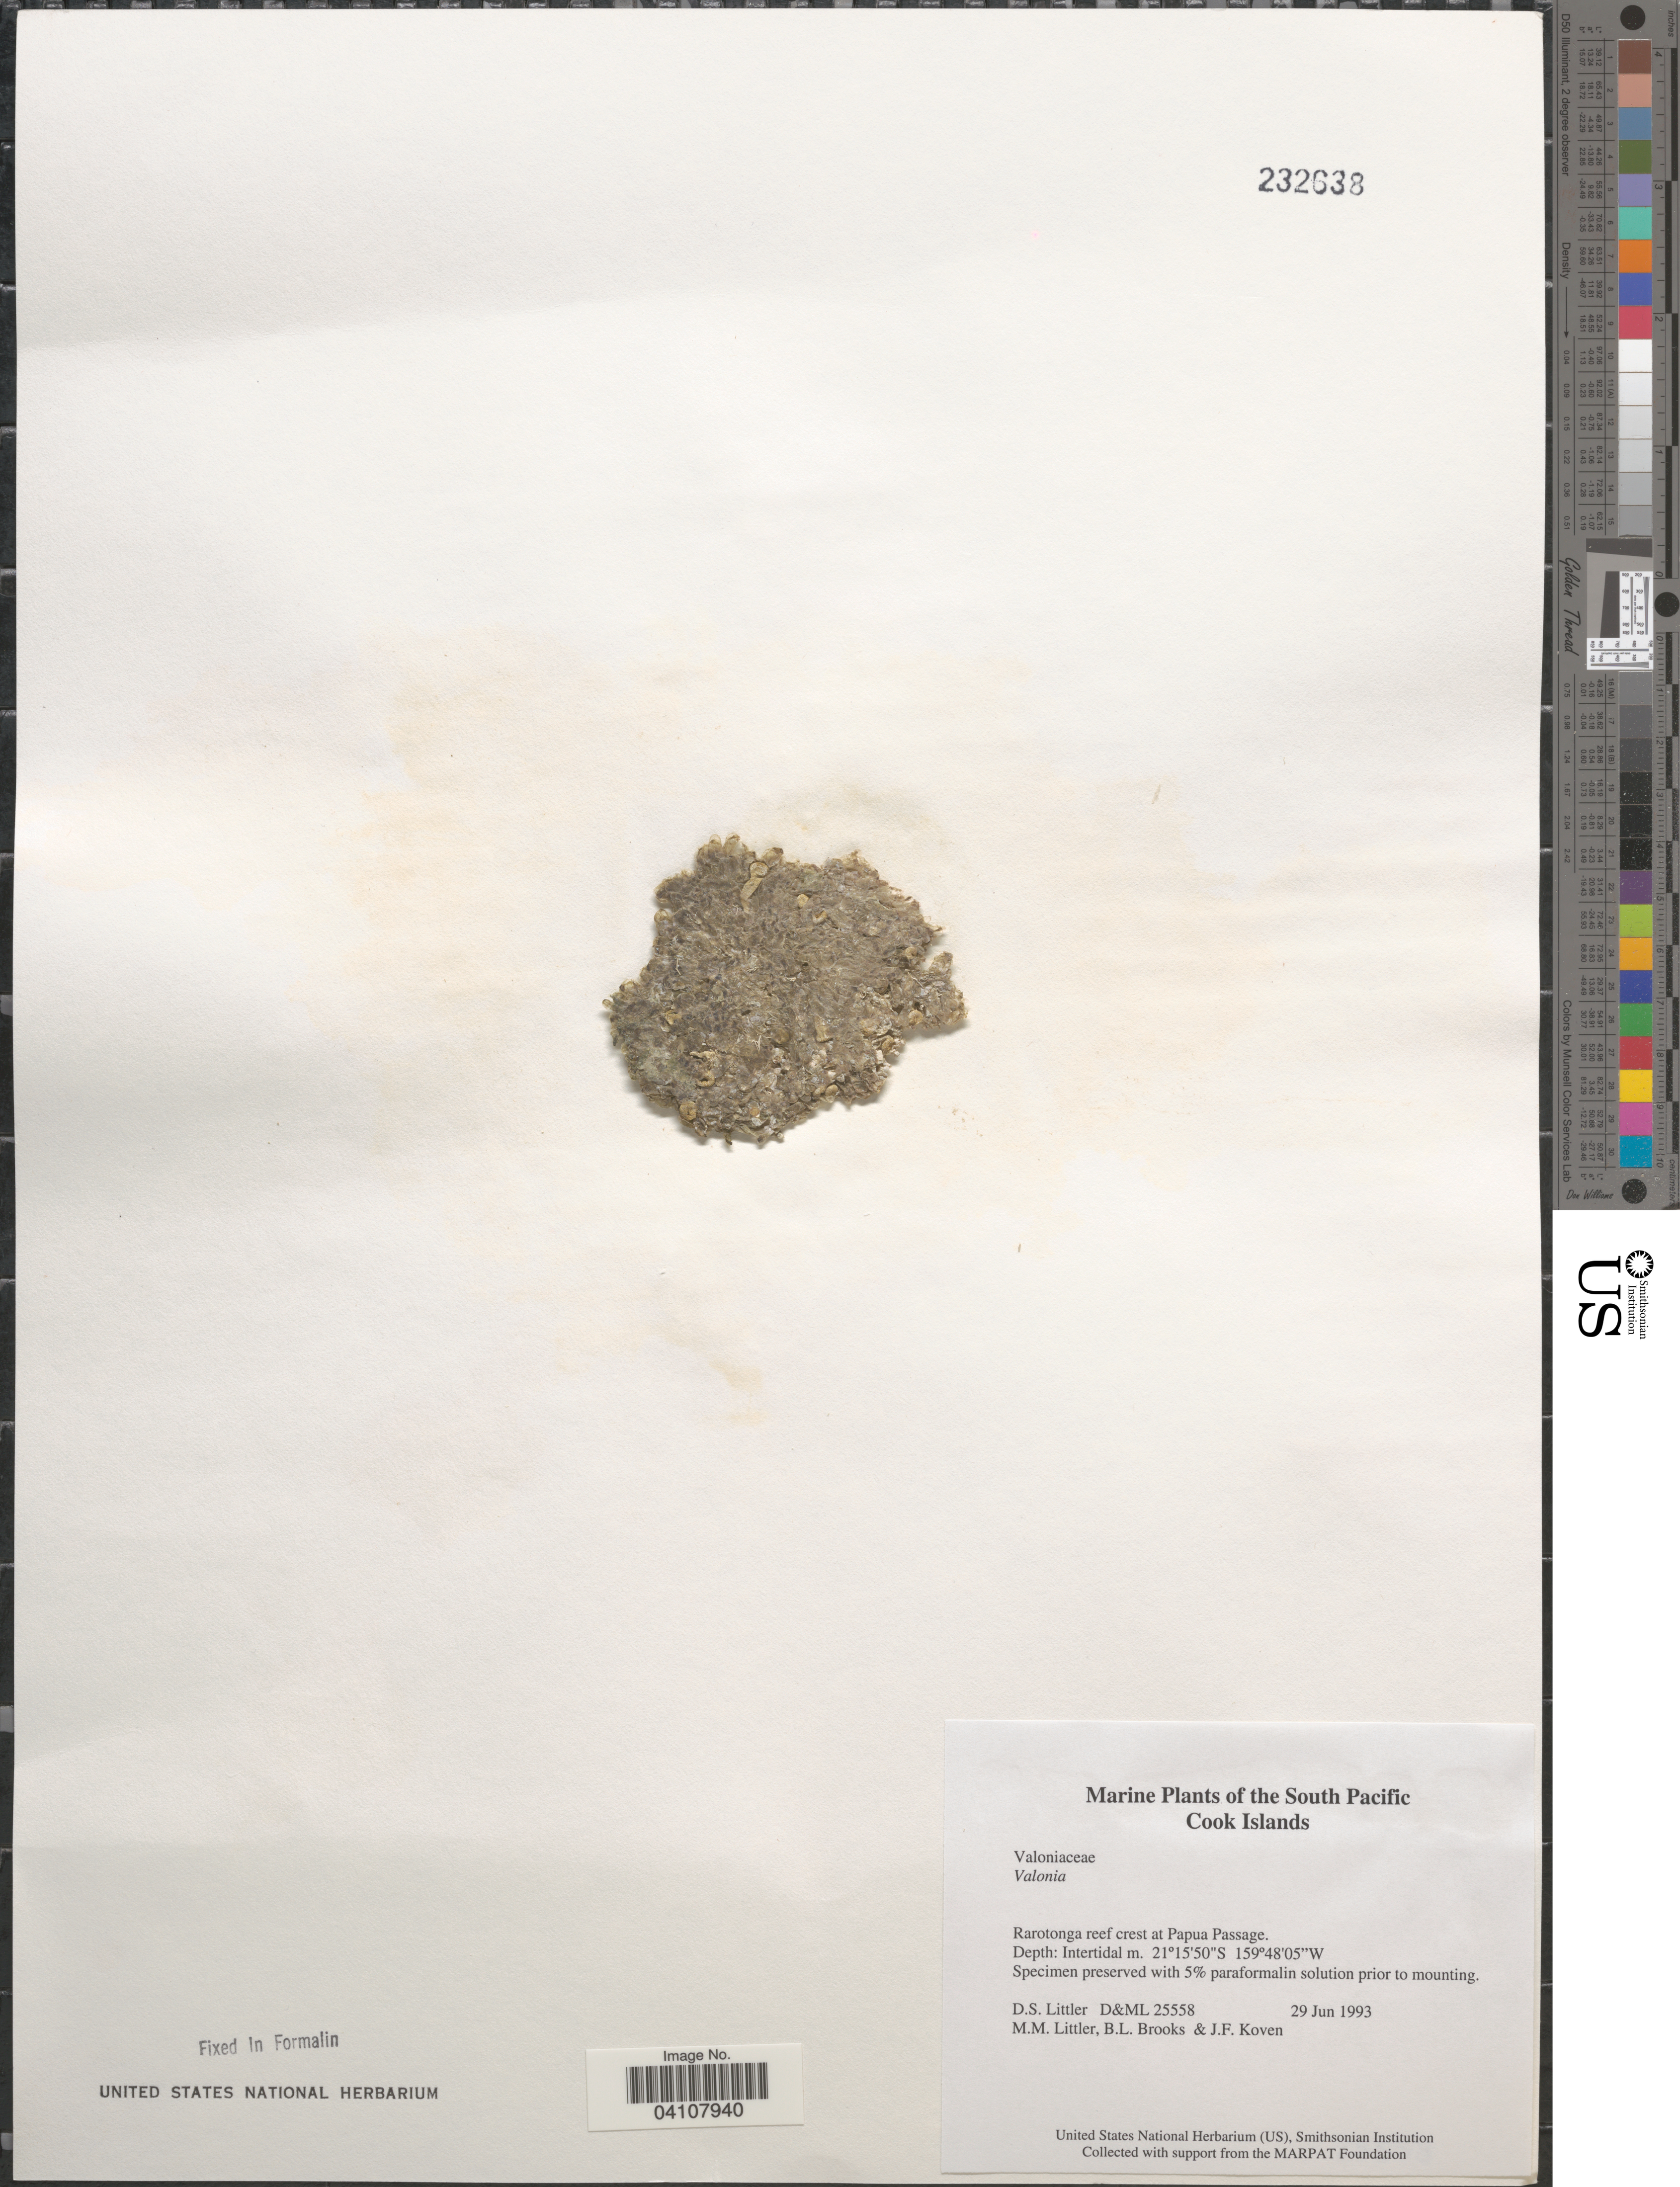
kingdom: Plantae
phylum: Chlorophyta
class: Ulvophyceae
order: Siphonocladales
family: Valoniaceae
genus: Valonia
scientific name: Valonia sp.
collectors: D. S. Littler, B. Brooks & J. Koven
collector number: D&ML25558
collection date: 1993-06-29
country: Cook Islands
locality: The South Pacific. Rarotonga reef crest at Papua Passage.